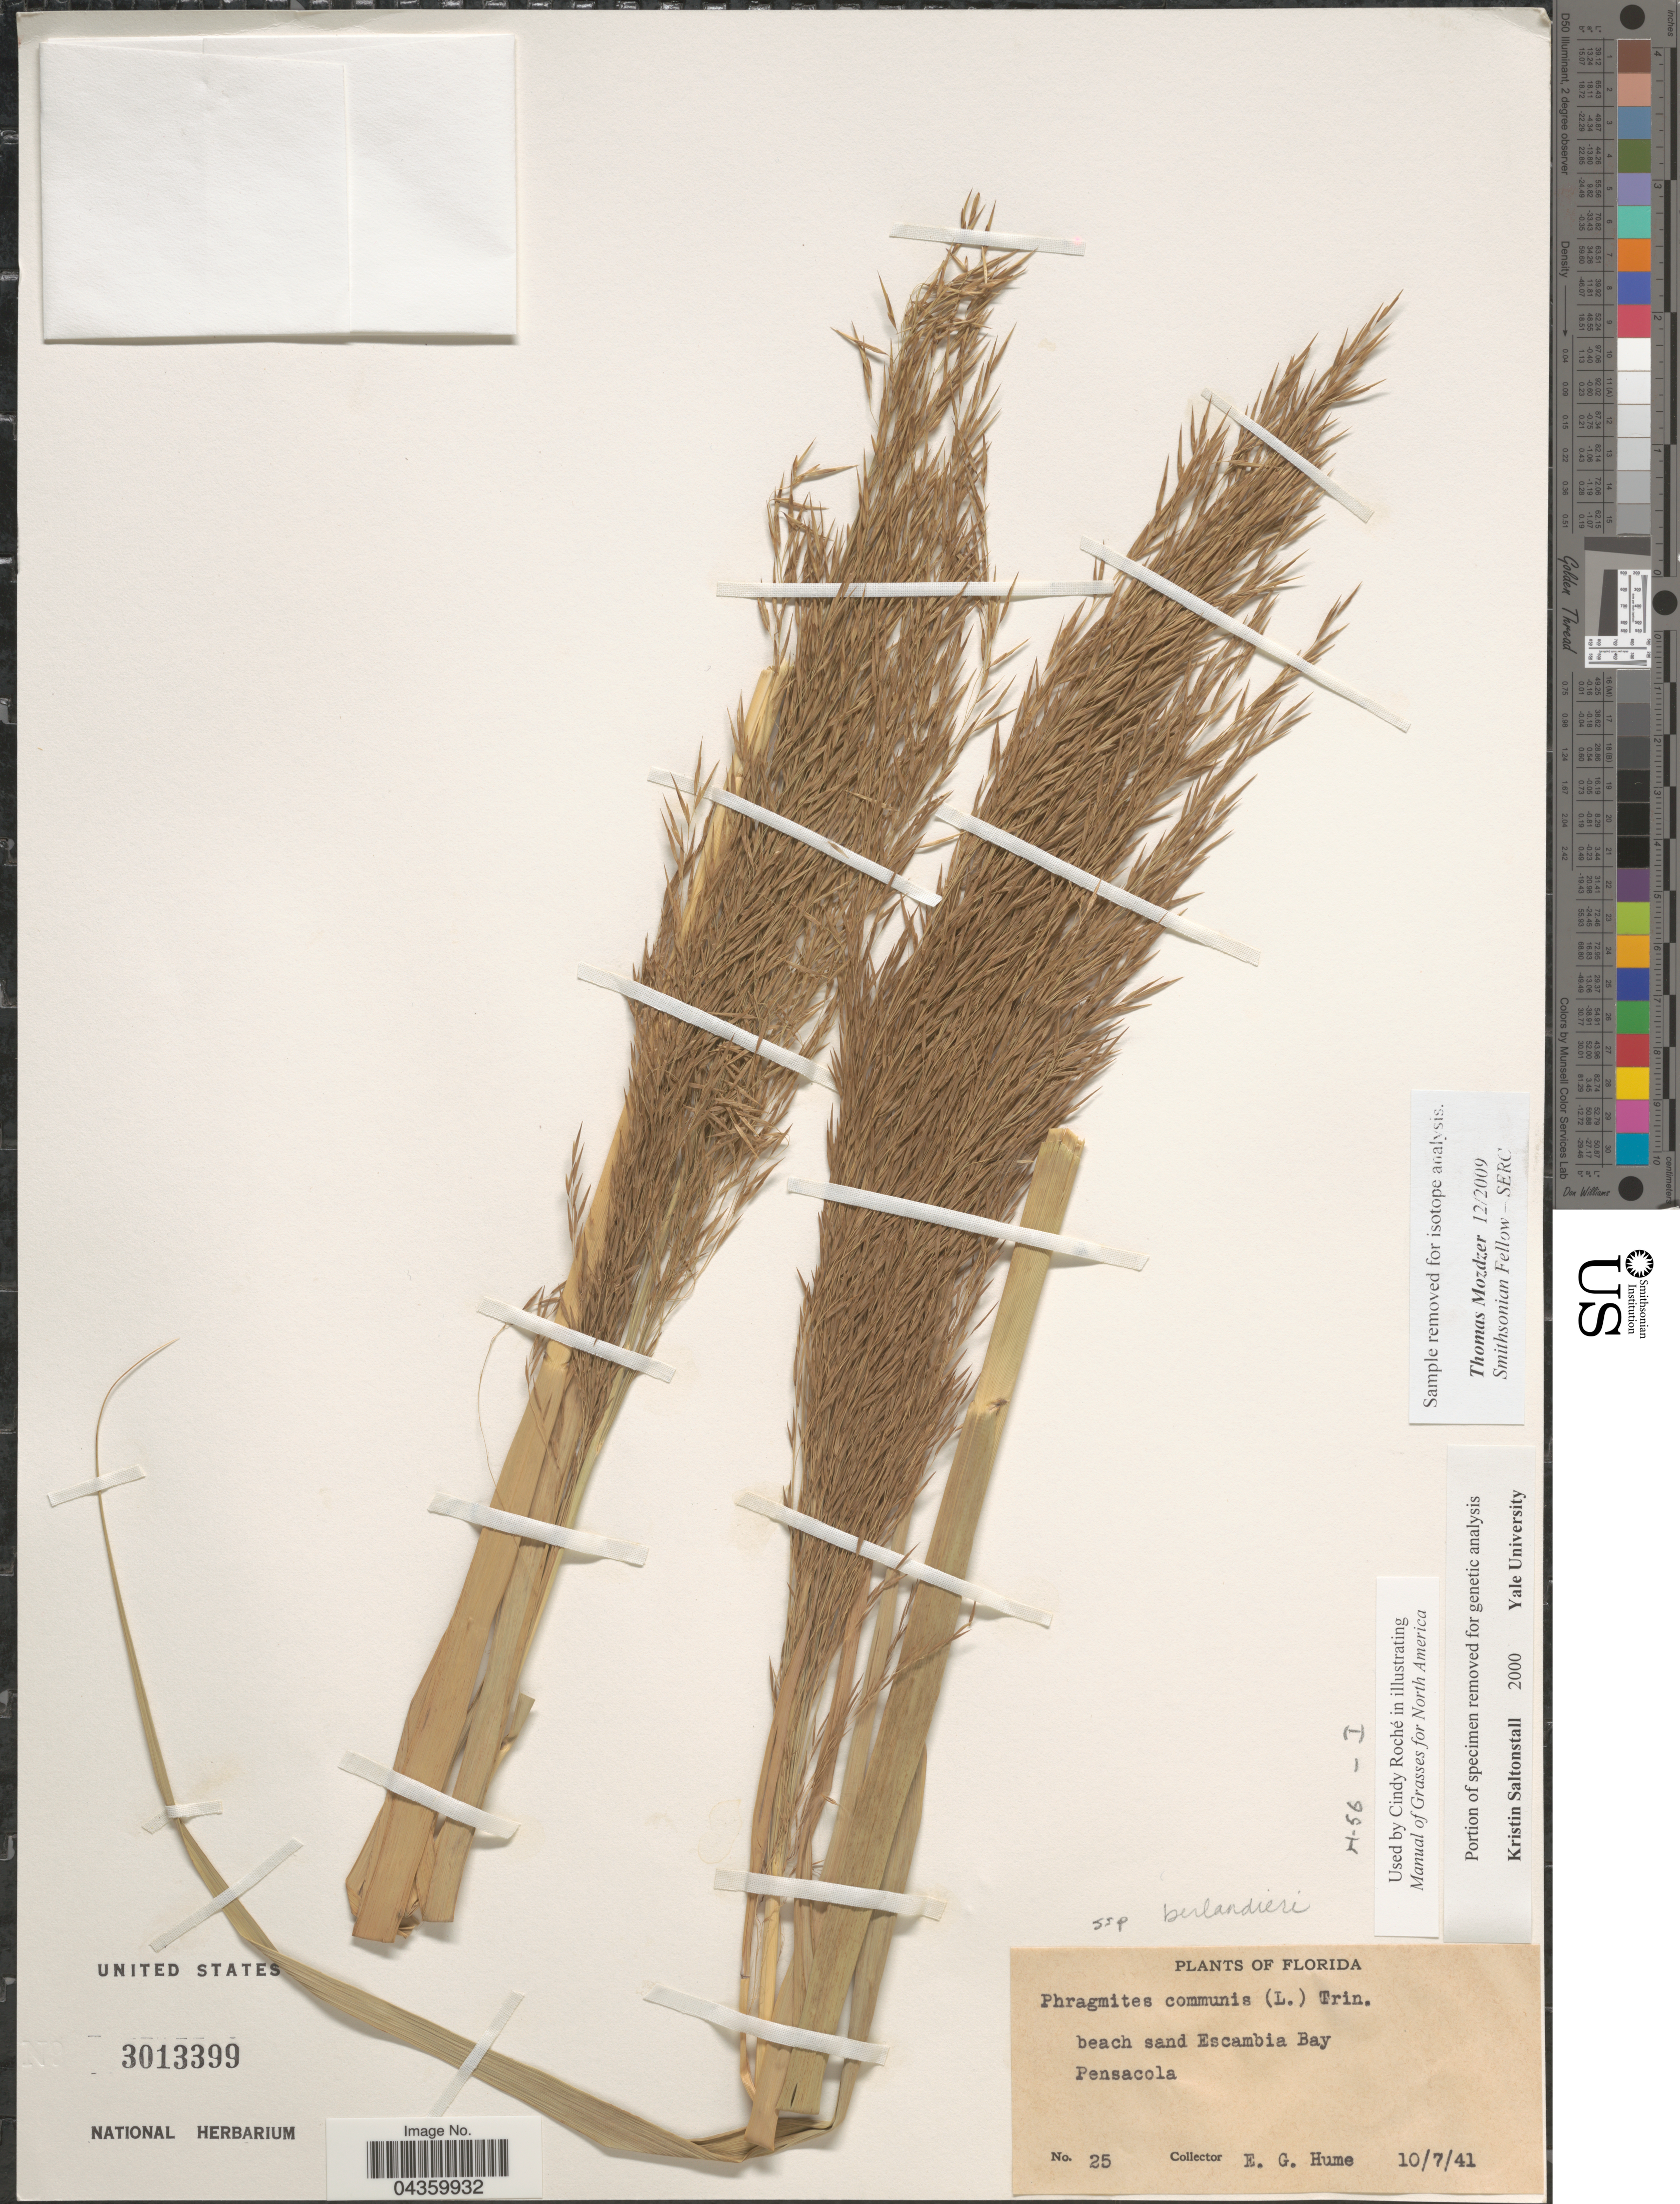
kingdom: Plantae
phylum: Tracheophyta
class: Liliopsida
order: Poales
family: Poaceae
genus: Phragmites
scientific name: Phragmites australis subsp. berlandieri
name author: (E. Fourn.) Saltonstall & Hauber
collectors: E. Hume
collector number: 25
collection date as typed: Transcribed d/m/y: 7/10/41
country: United States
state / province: Florida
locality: Beach sand Escambia Bay Pensacola.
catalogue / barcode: US 3013399